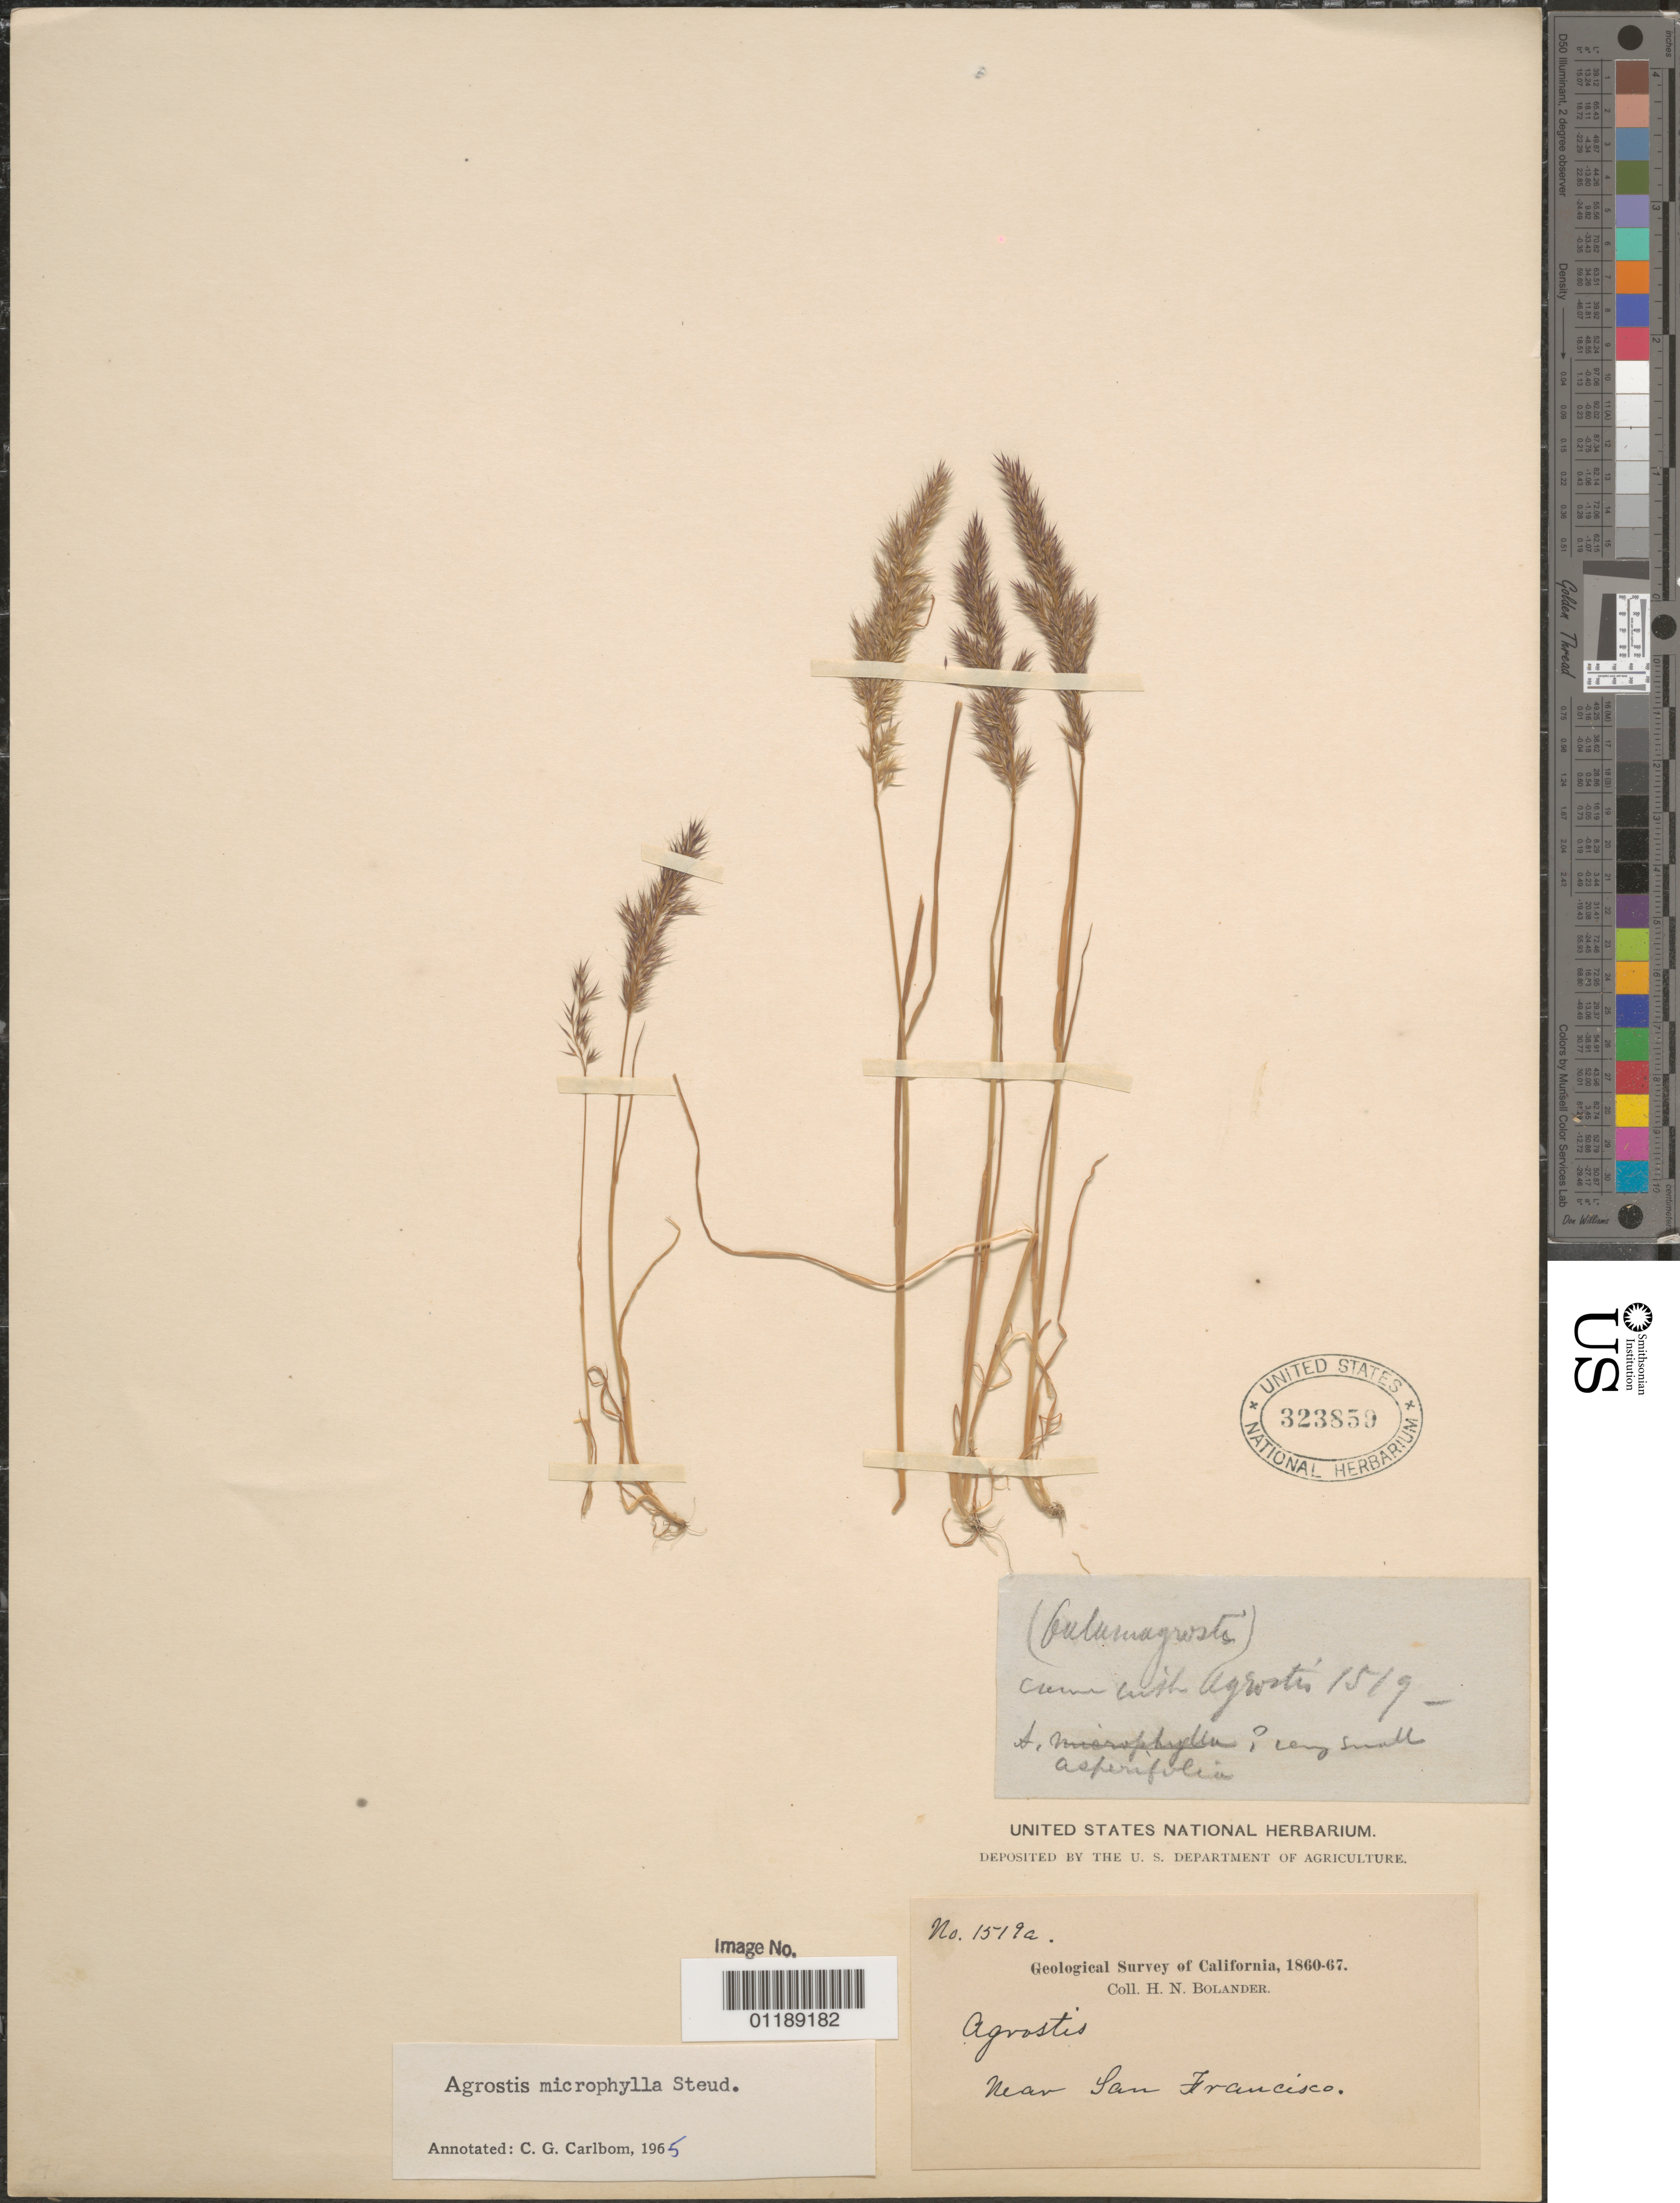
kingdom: Plantae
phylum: Tracheophyta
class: Liliopsida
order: Poales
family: Poaceae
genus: Agrostis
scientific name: Agrostis microphylla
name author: Steud.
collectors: H. Bolander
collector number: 1519a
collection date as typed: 1860 to -- --- 1867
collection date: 1860/1867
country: United States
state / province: California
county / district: San Francisco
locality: Near San Francisco.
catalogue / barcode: US 323859